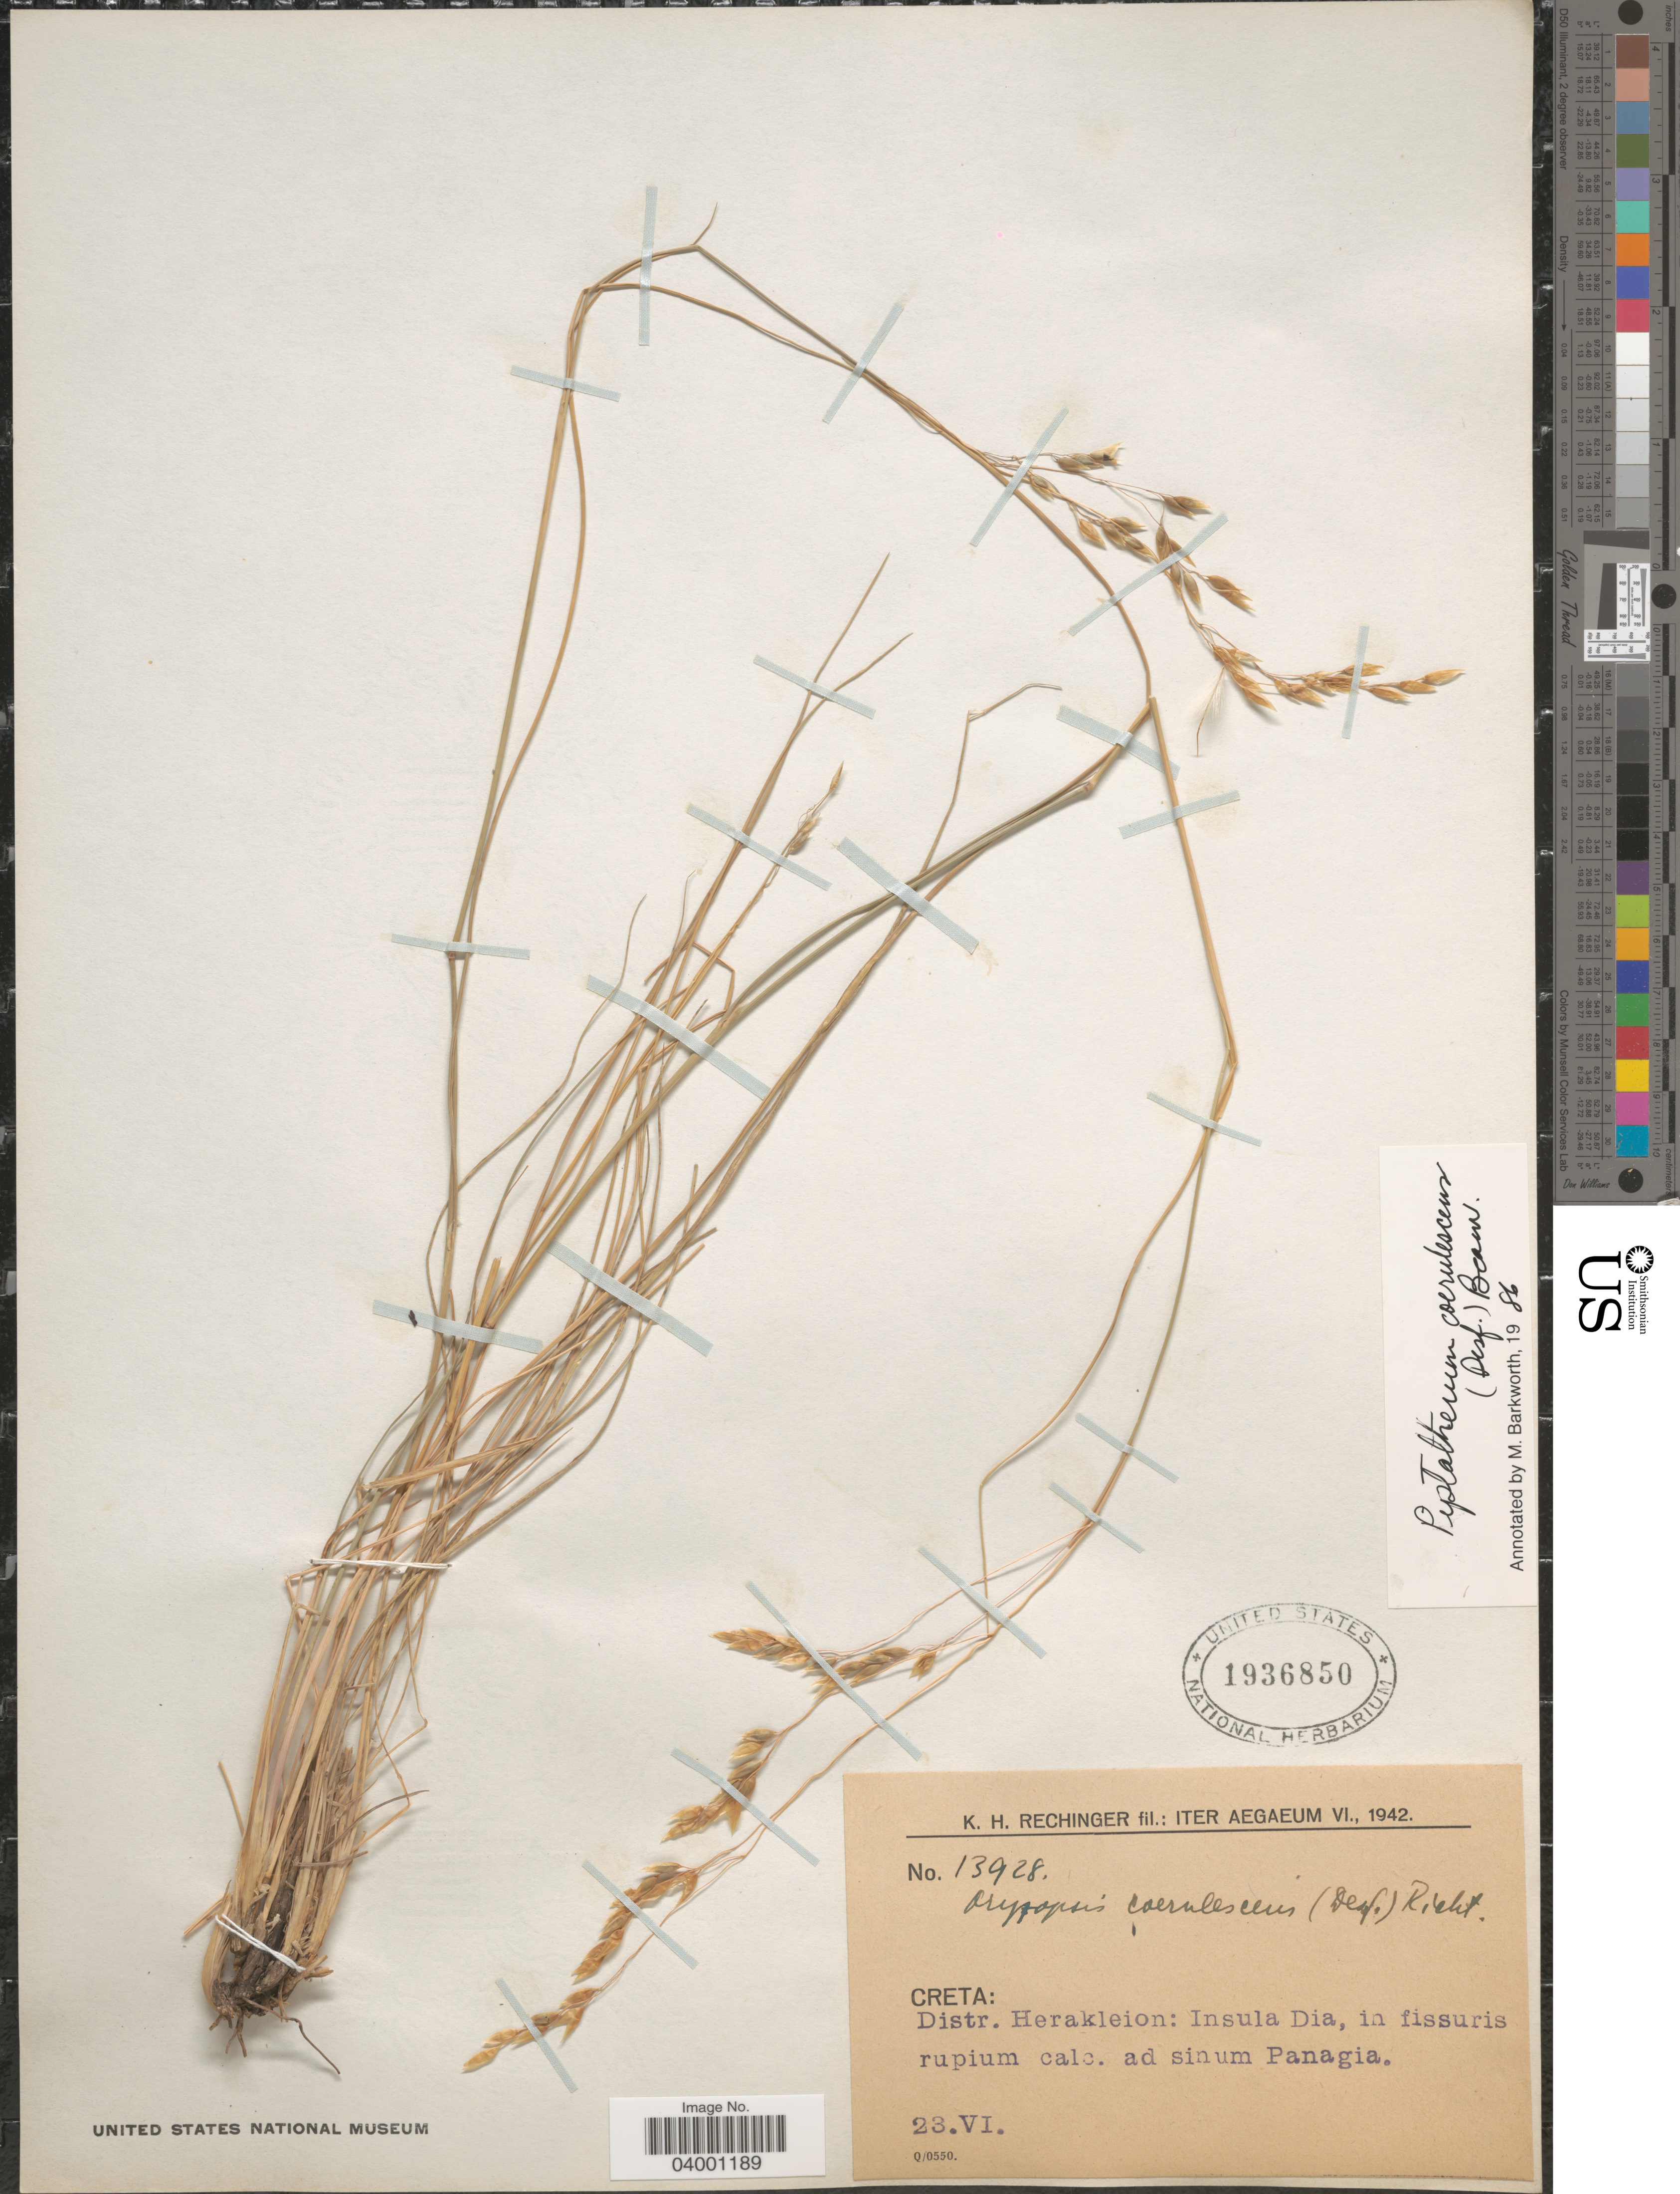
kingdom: Plantae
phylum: Tracheophyta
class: Liliopsida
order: Poales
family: Poaceae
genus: Piptatherum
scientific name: Piptatherum coerulescens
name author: (Desf.) P. Beauv.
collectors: K. H. Rechinger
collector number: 13928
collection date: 1942-06-23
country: Greece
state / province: Crete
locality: Creta: Distr. Herakleion: Insula Dia, in fissuris rupium calc. ad sinum Panagia.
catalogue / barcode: US 1936850